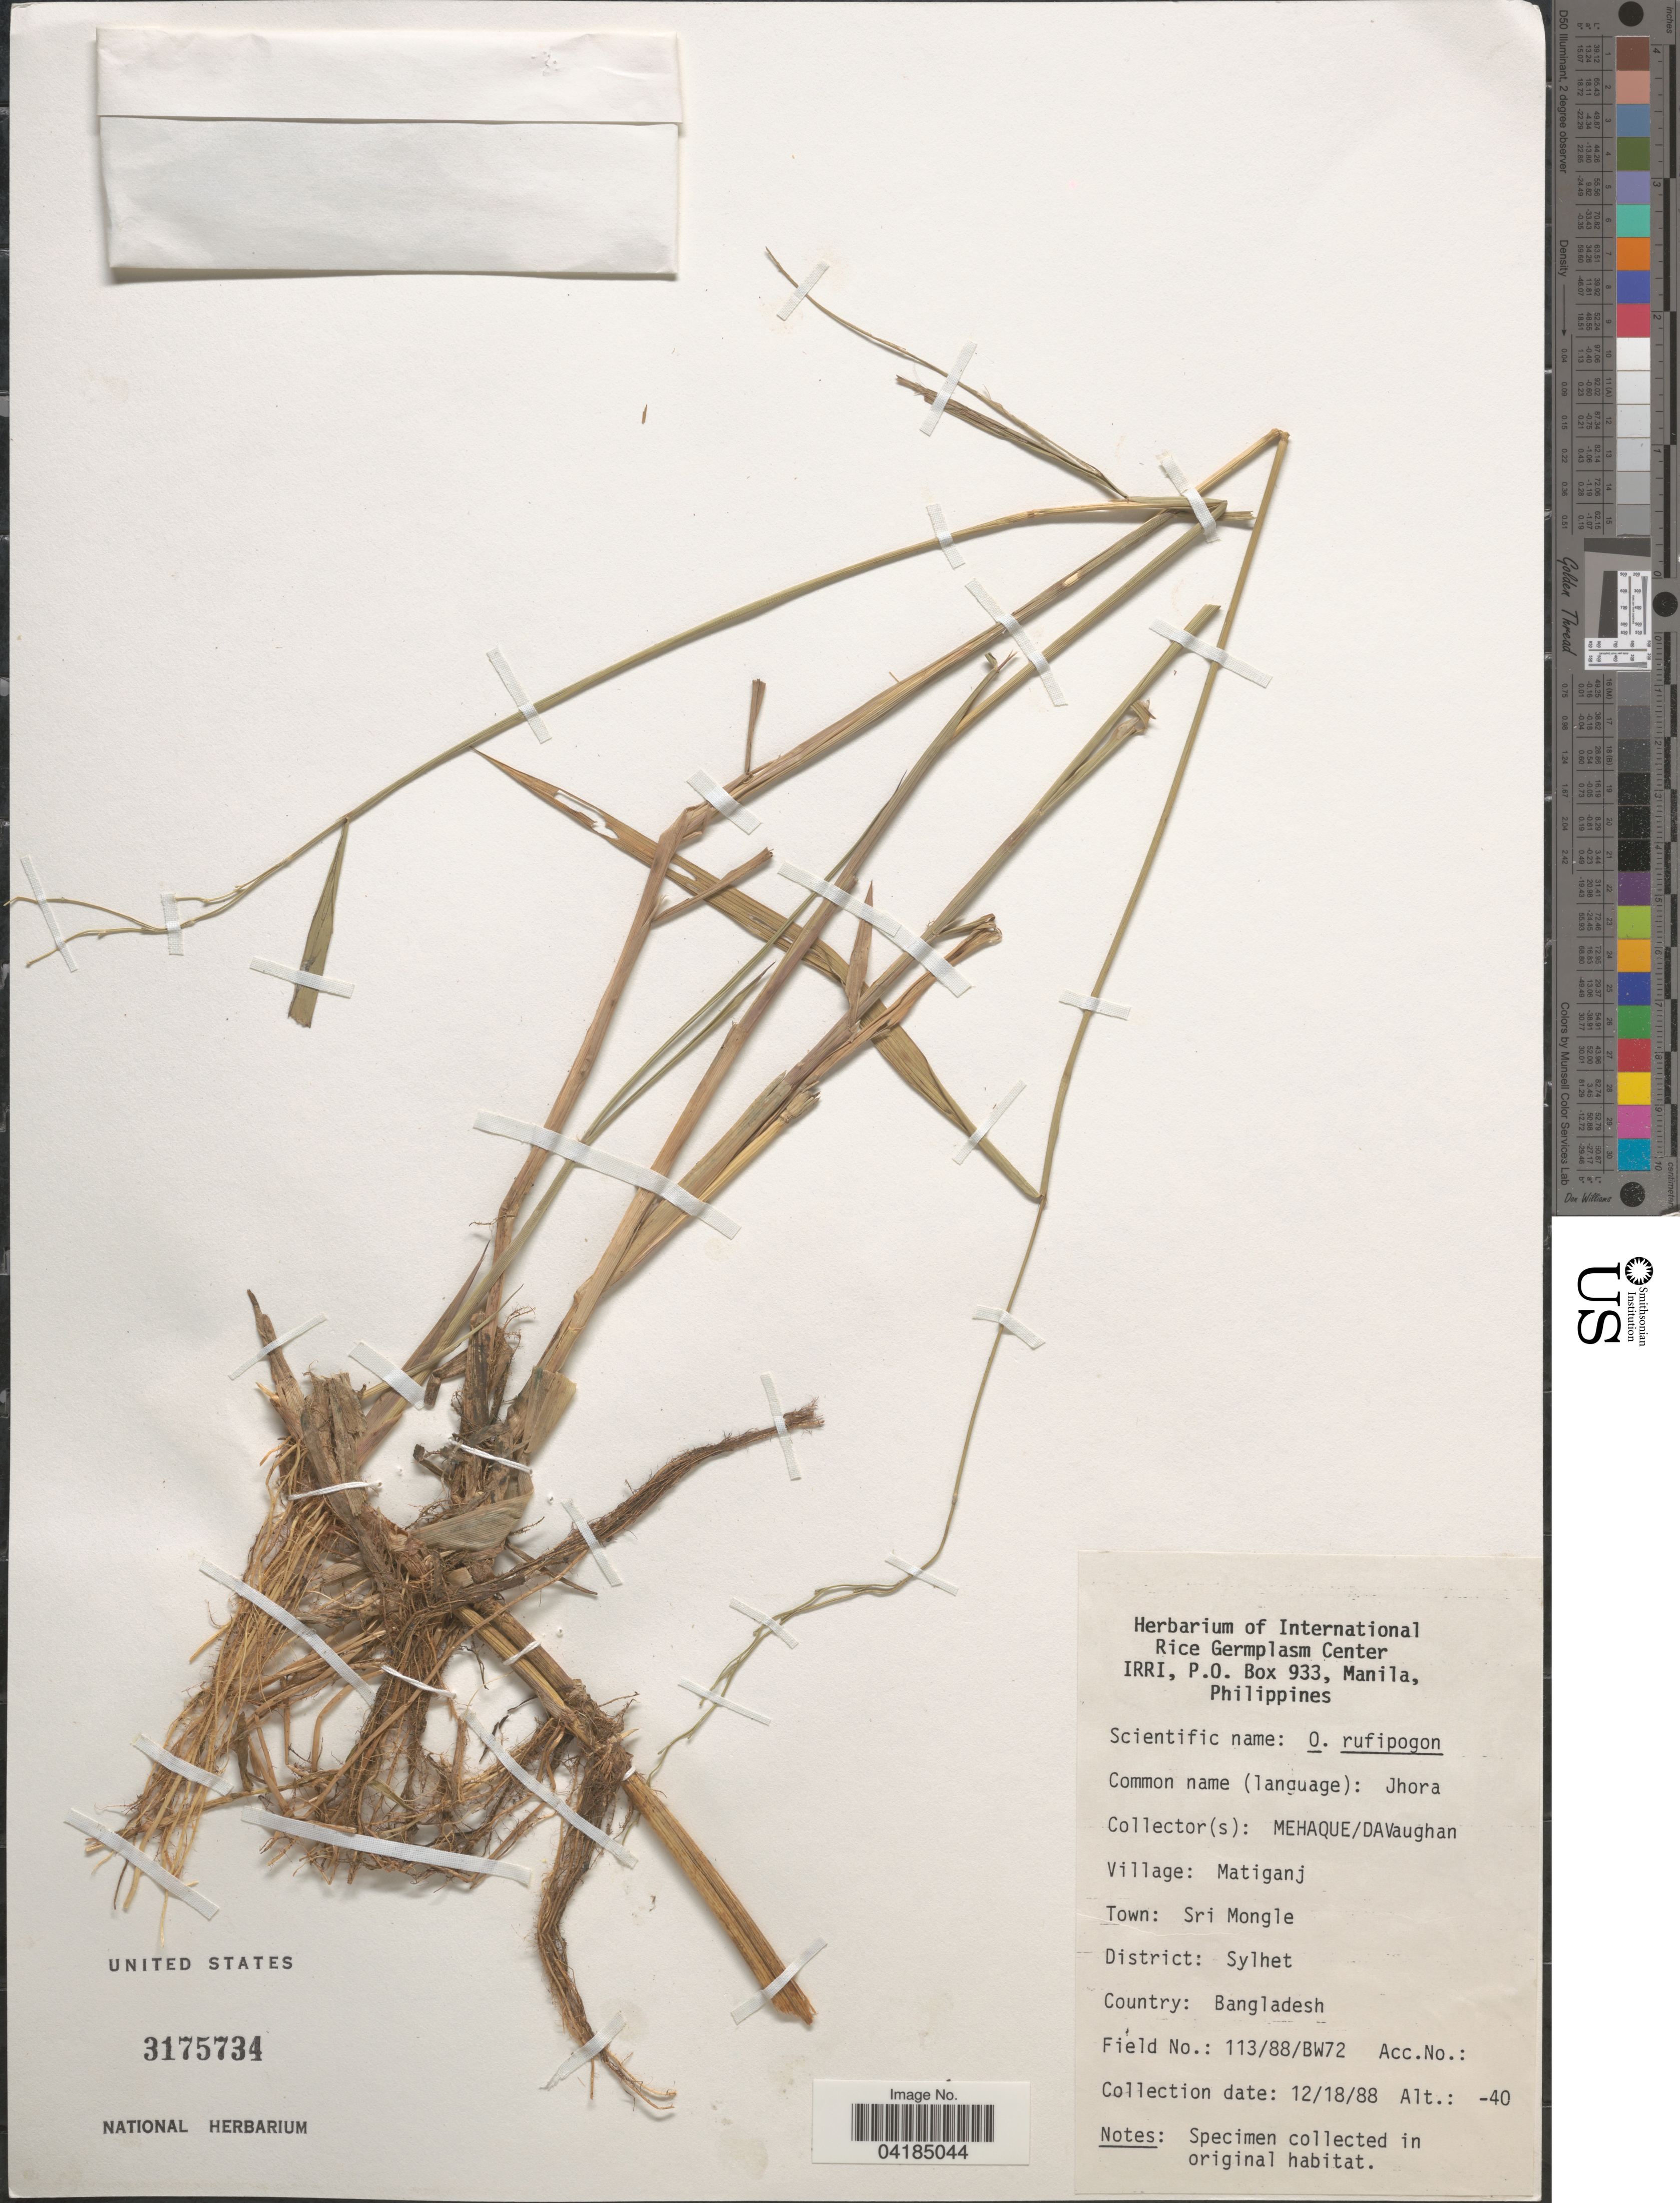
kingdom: Plantae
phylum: Tracheophyta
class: Liliopsida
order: Poales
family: Poaceae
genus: Oryza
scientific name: Oryza rufipogon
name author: Griffith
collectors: Mehaque & D. Vaughan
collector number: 113/88/BW72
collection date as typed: Transcribed d/m/y: 18/12/88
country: Bangladesh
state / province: Sylhet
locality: Village: Matiganj. Town: Sri Mongle. District: Sylhet.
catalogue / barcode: US 3175734